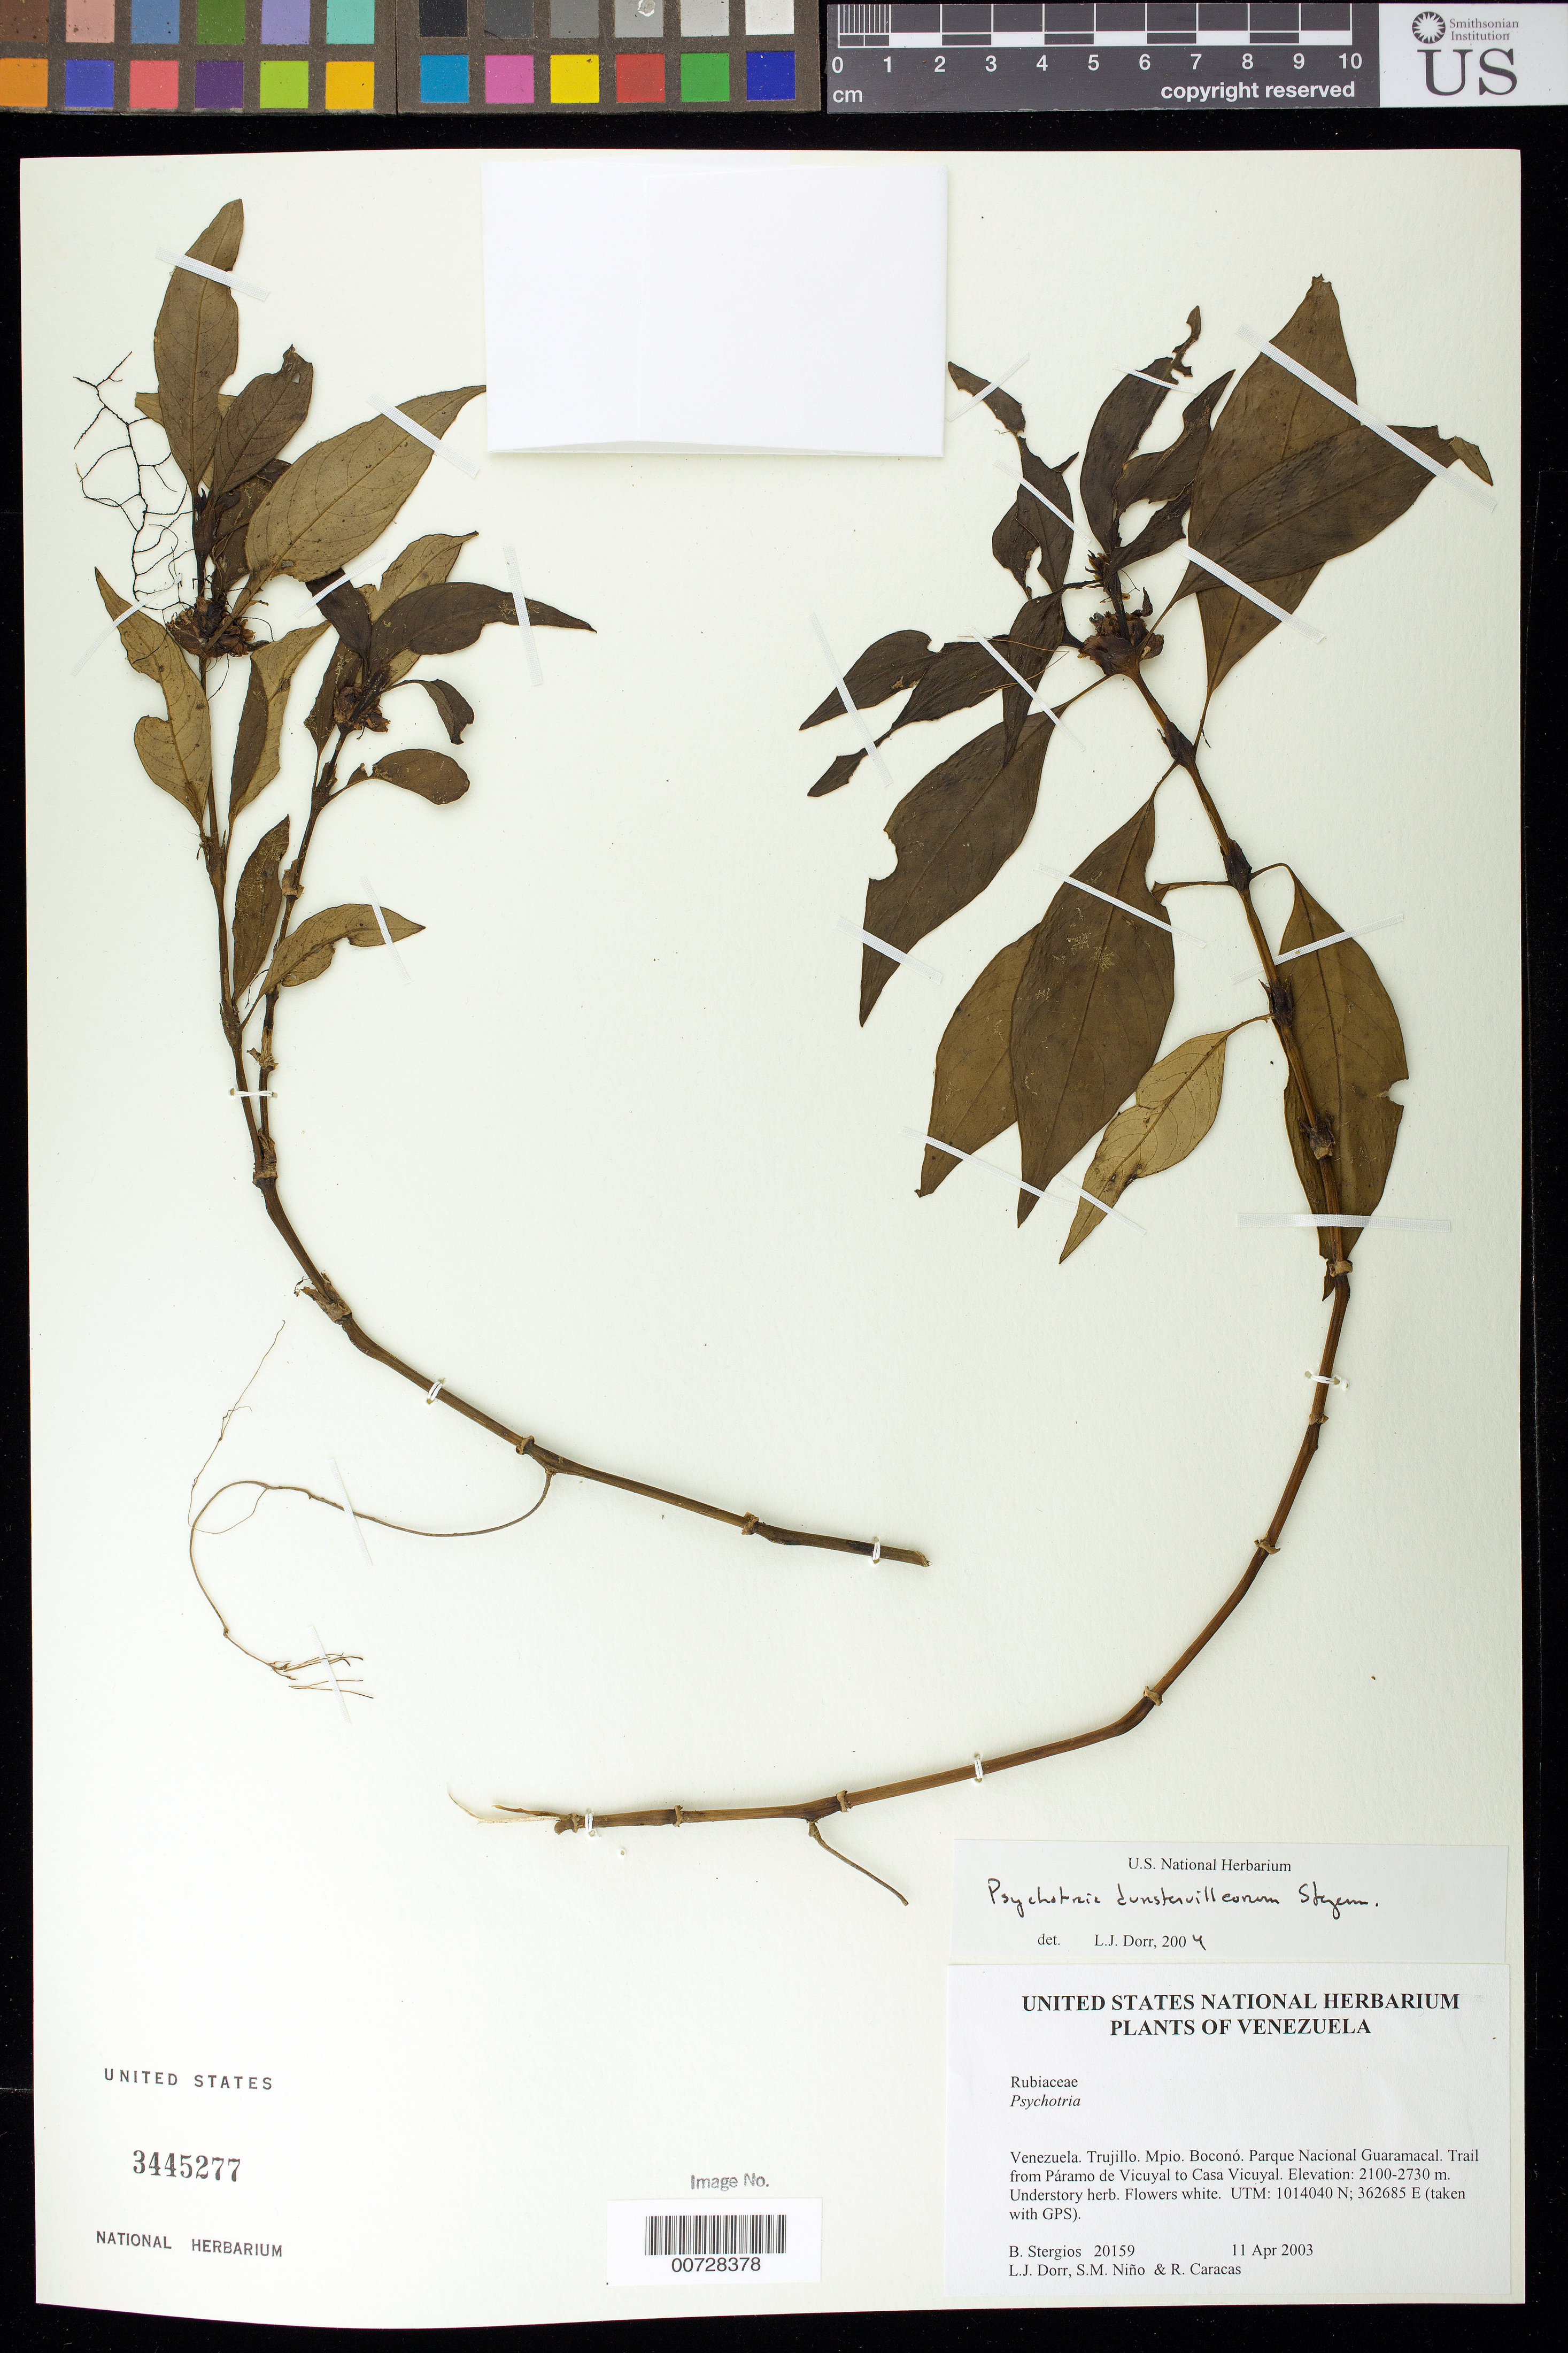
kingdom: Plantae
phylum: Tracheophyta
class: Magnoliopsida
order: Gentianales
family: Rubiaceae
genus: Psychotria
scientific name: Psychotria dunstervilleorum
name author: Steyerm.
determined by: Dorr, L. J., (BOT), Smithsonian Institution - National Museum of Natural History (UNITED STATES)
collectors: B. G. Stergios, L. J. Dorr, S. M. Niño & R. Caracas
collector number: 20159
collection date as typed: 11 Apr 2003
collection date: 2003-04-11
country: Venezuela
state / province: Trujillo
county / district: Boconó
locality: Parque Nacional Guaramacal. Trail from Páramo de Vicuyal to Casa Vicuyal.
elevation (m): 2100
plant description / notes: K, MO, PORT, US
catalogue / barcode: US 3445277